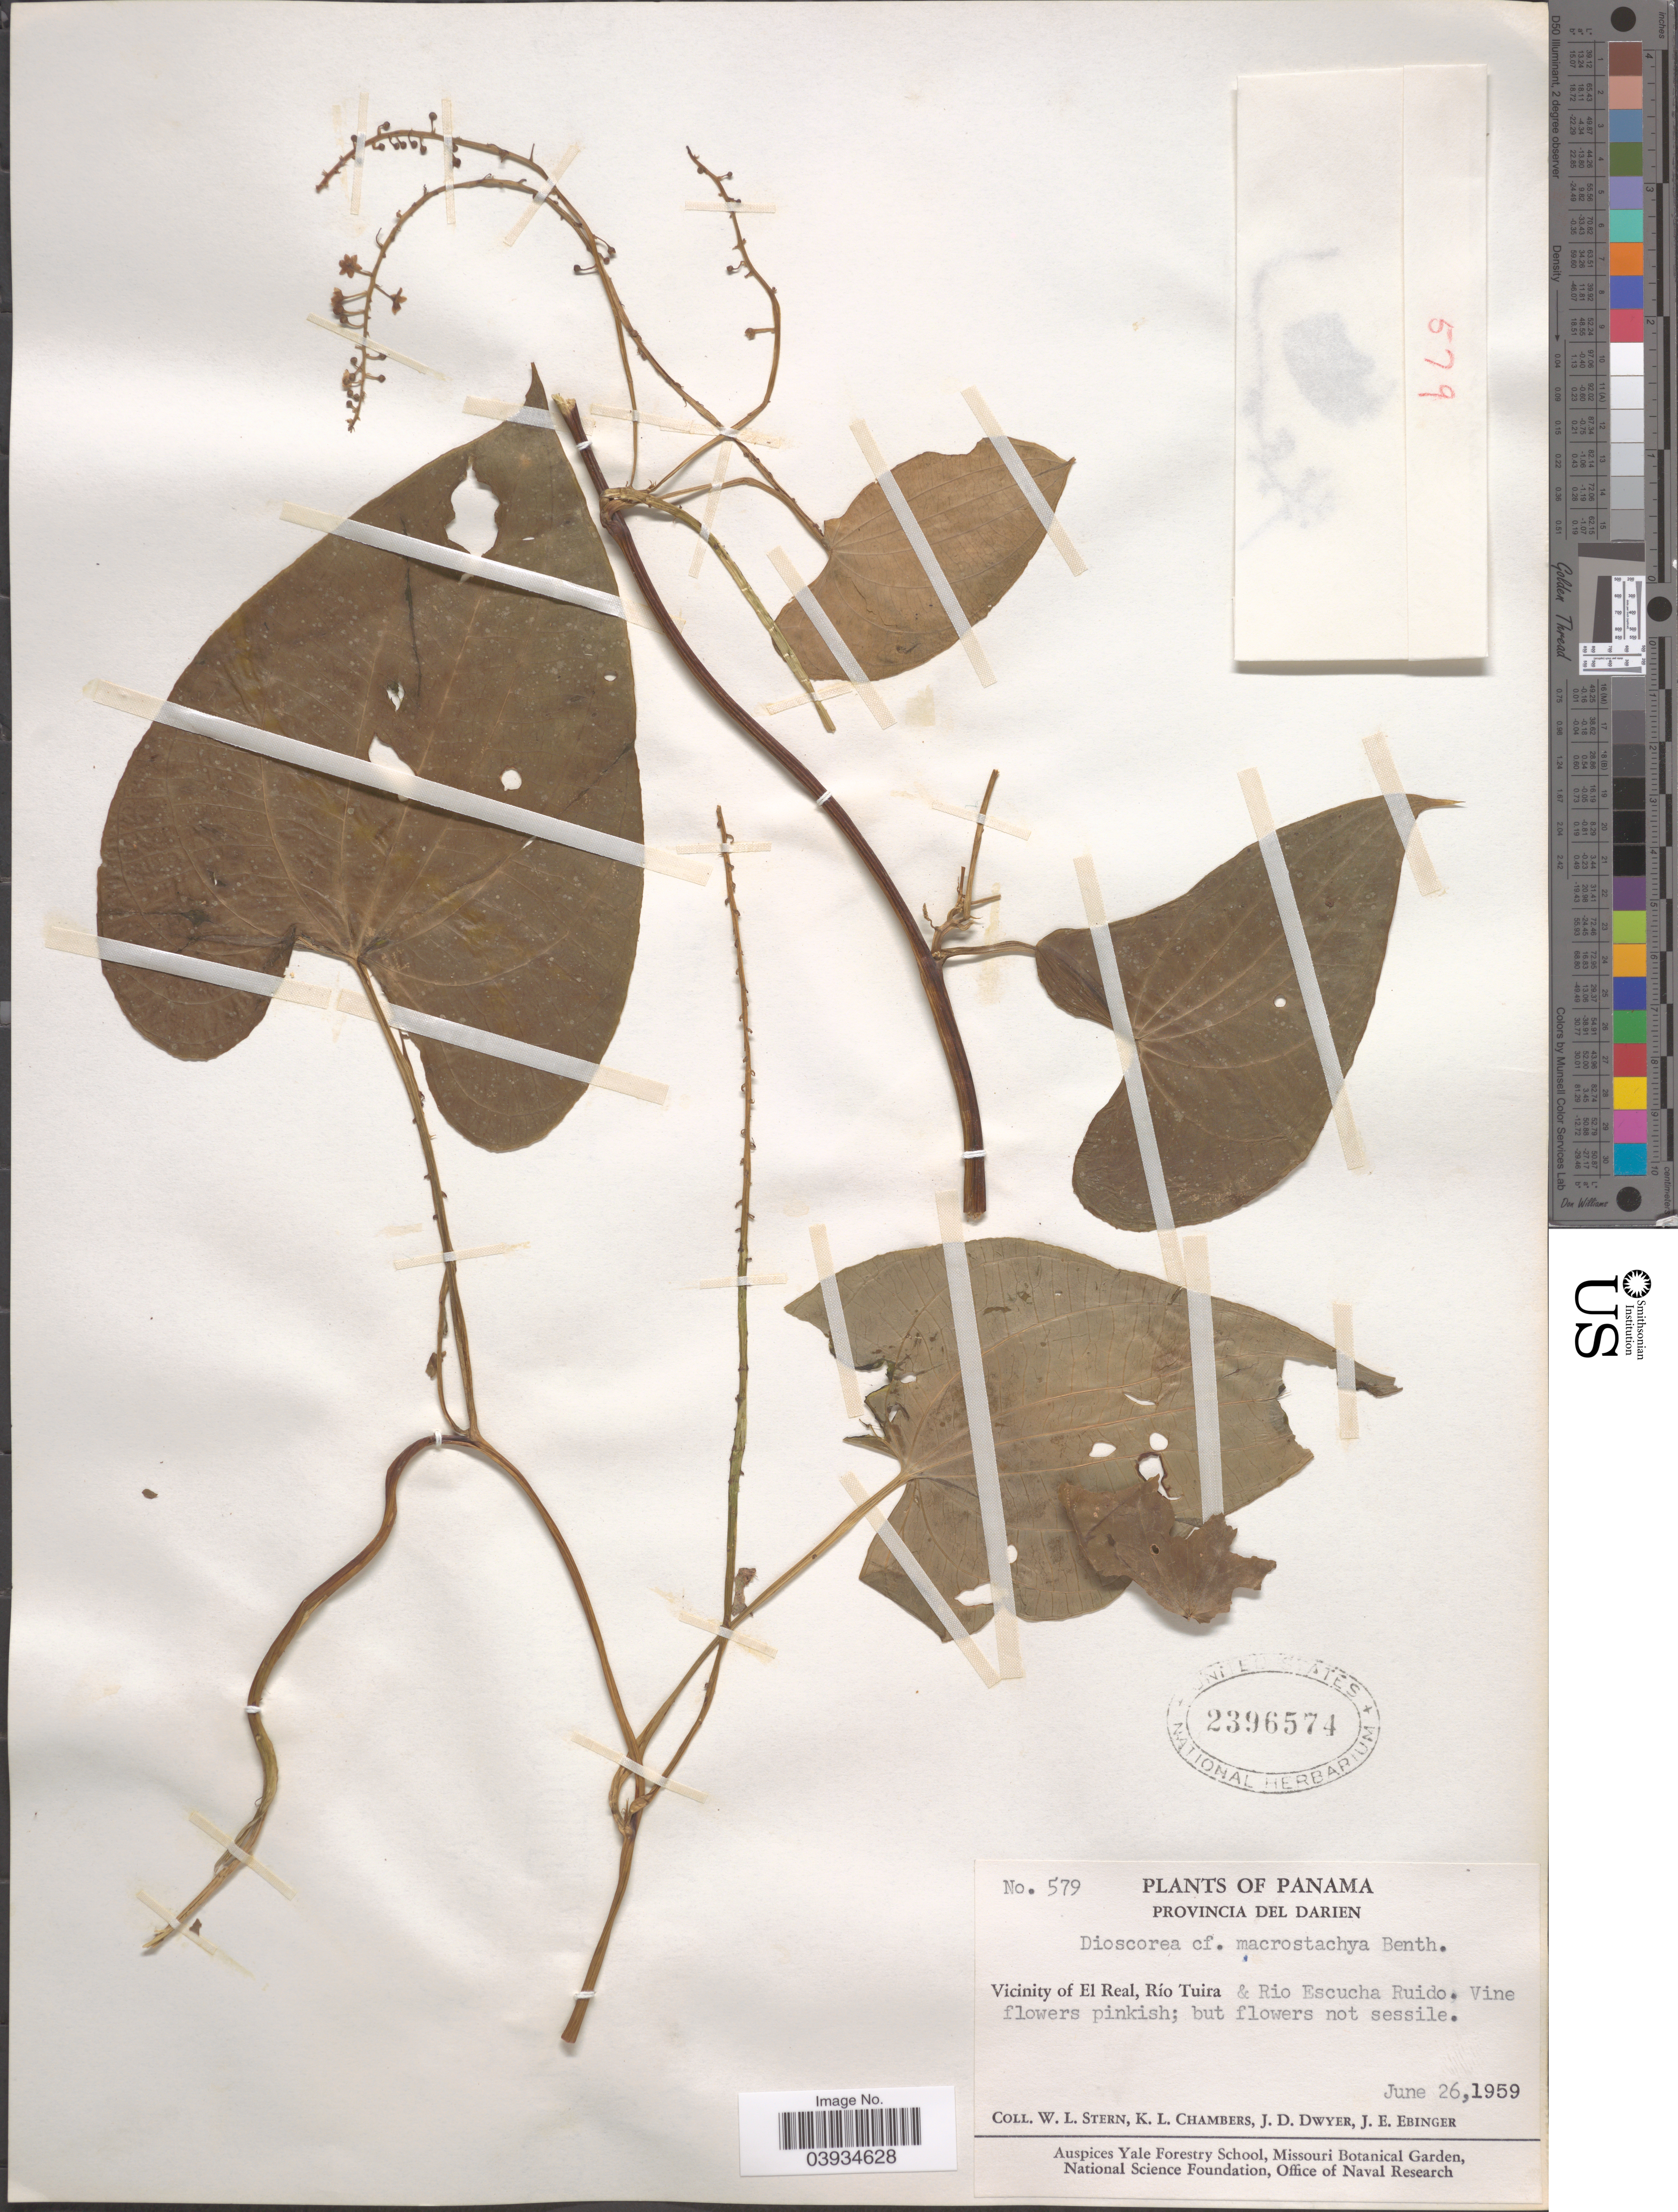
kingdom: Plantae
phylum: Tracheophyta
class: Liliopsida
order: Dioscoreales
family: Dioscoreaceae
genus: Dioscorea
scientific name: Dioscorea mexicana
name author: Scheidw.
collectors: W. L. Stern, K. Chambers, J. D. Dwyer & J. Ebinger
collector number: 579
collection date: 1959-06-26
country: Panama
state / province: Darien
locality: Vicinity of El Real, Río Tuira & Rio Escucha Ruido.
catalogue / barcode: US 2396574